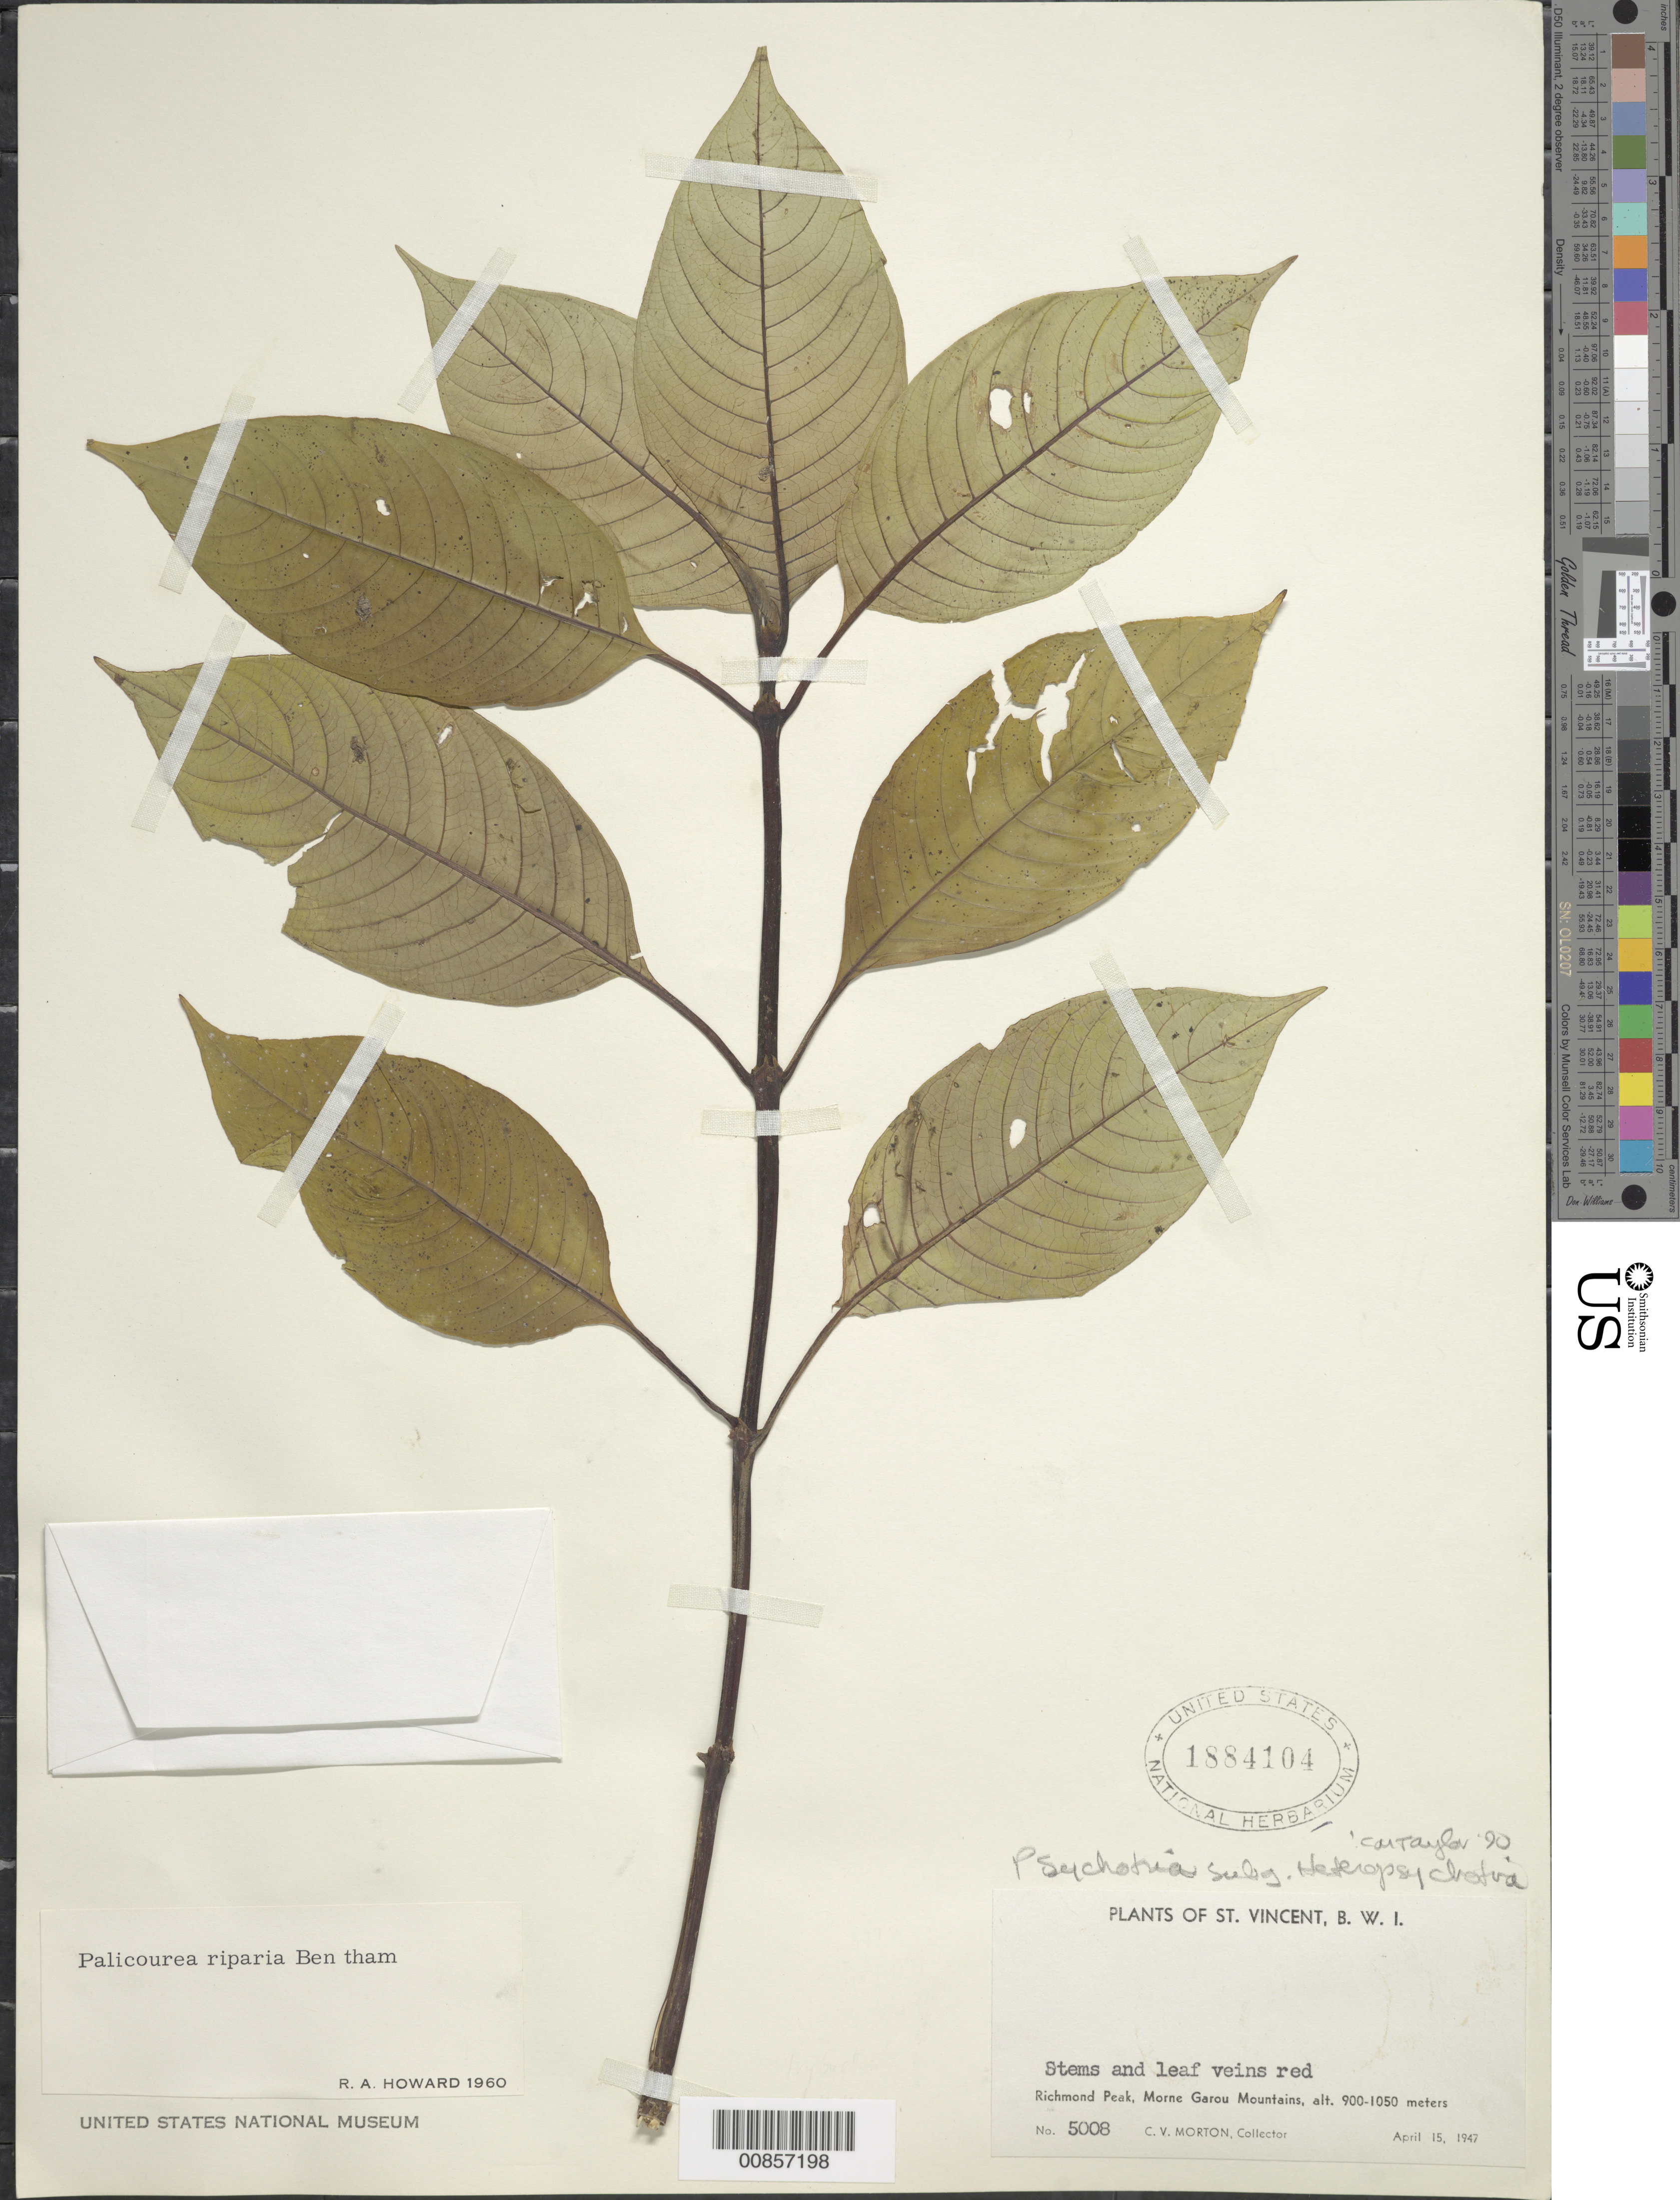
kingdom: Plantae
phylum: Tracheophyta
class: Magnoliopsida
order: Gentianales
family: Rubiaceae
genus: Psychotria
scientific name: Psychotria sp.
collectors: C. V. Morton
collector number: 5008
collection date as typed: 15 Apr 1947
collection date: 1947-04-15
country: St. Vincent - Grenadines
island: St. Vincent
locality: Richmond Peak, Morne Garou Mountains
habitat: Montane, at peak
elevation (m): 900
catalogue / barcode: US 1884104